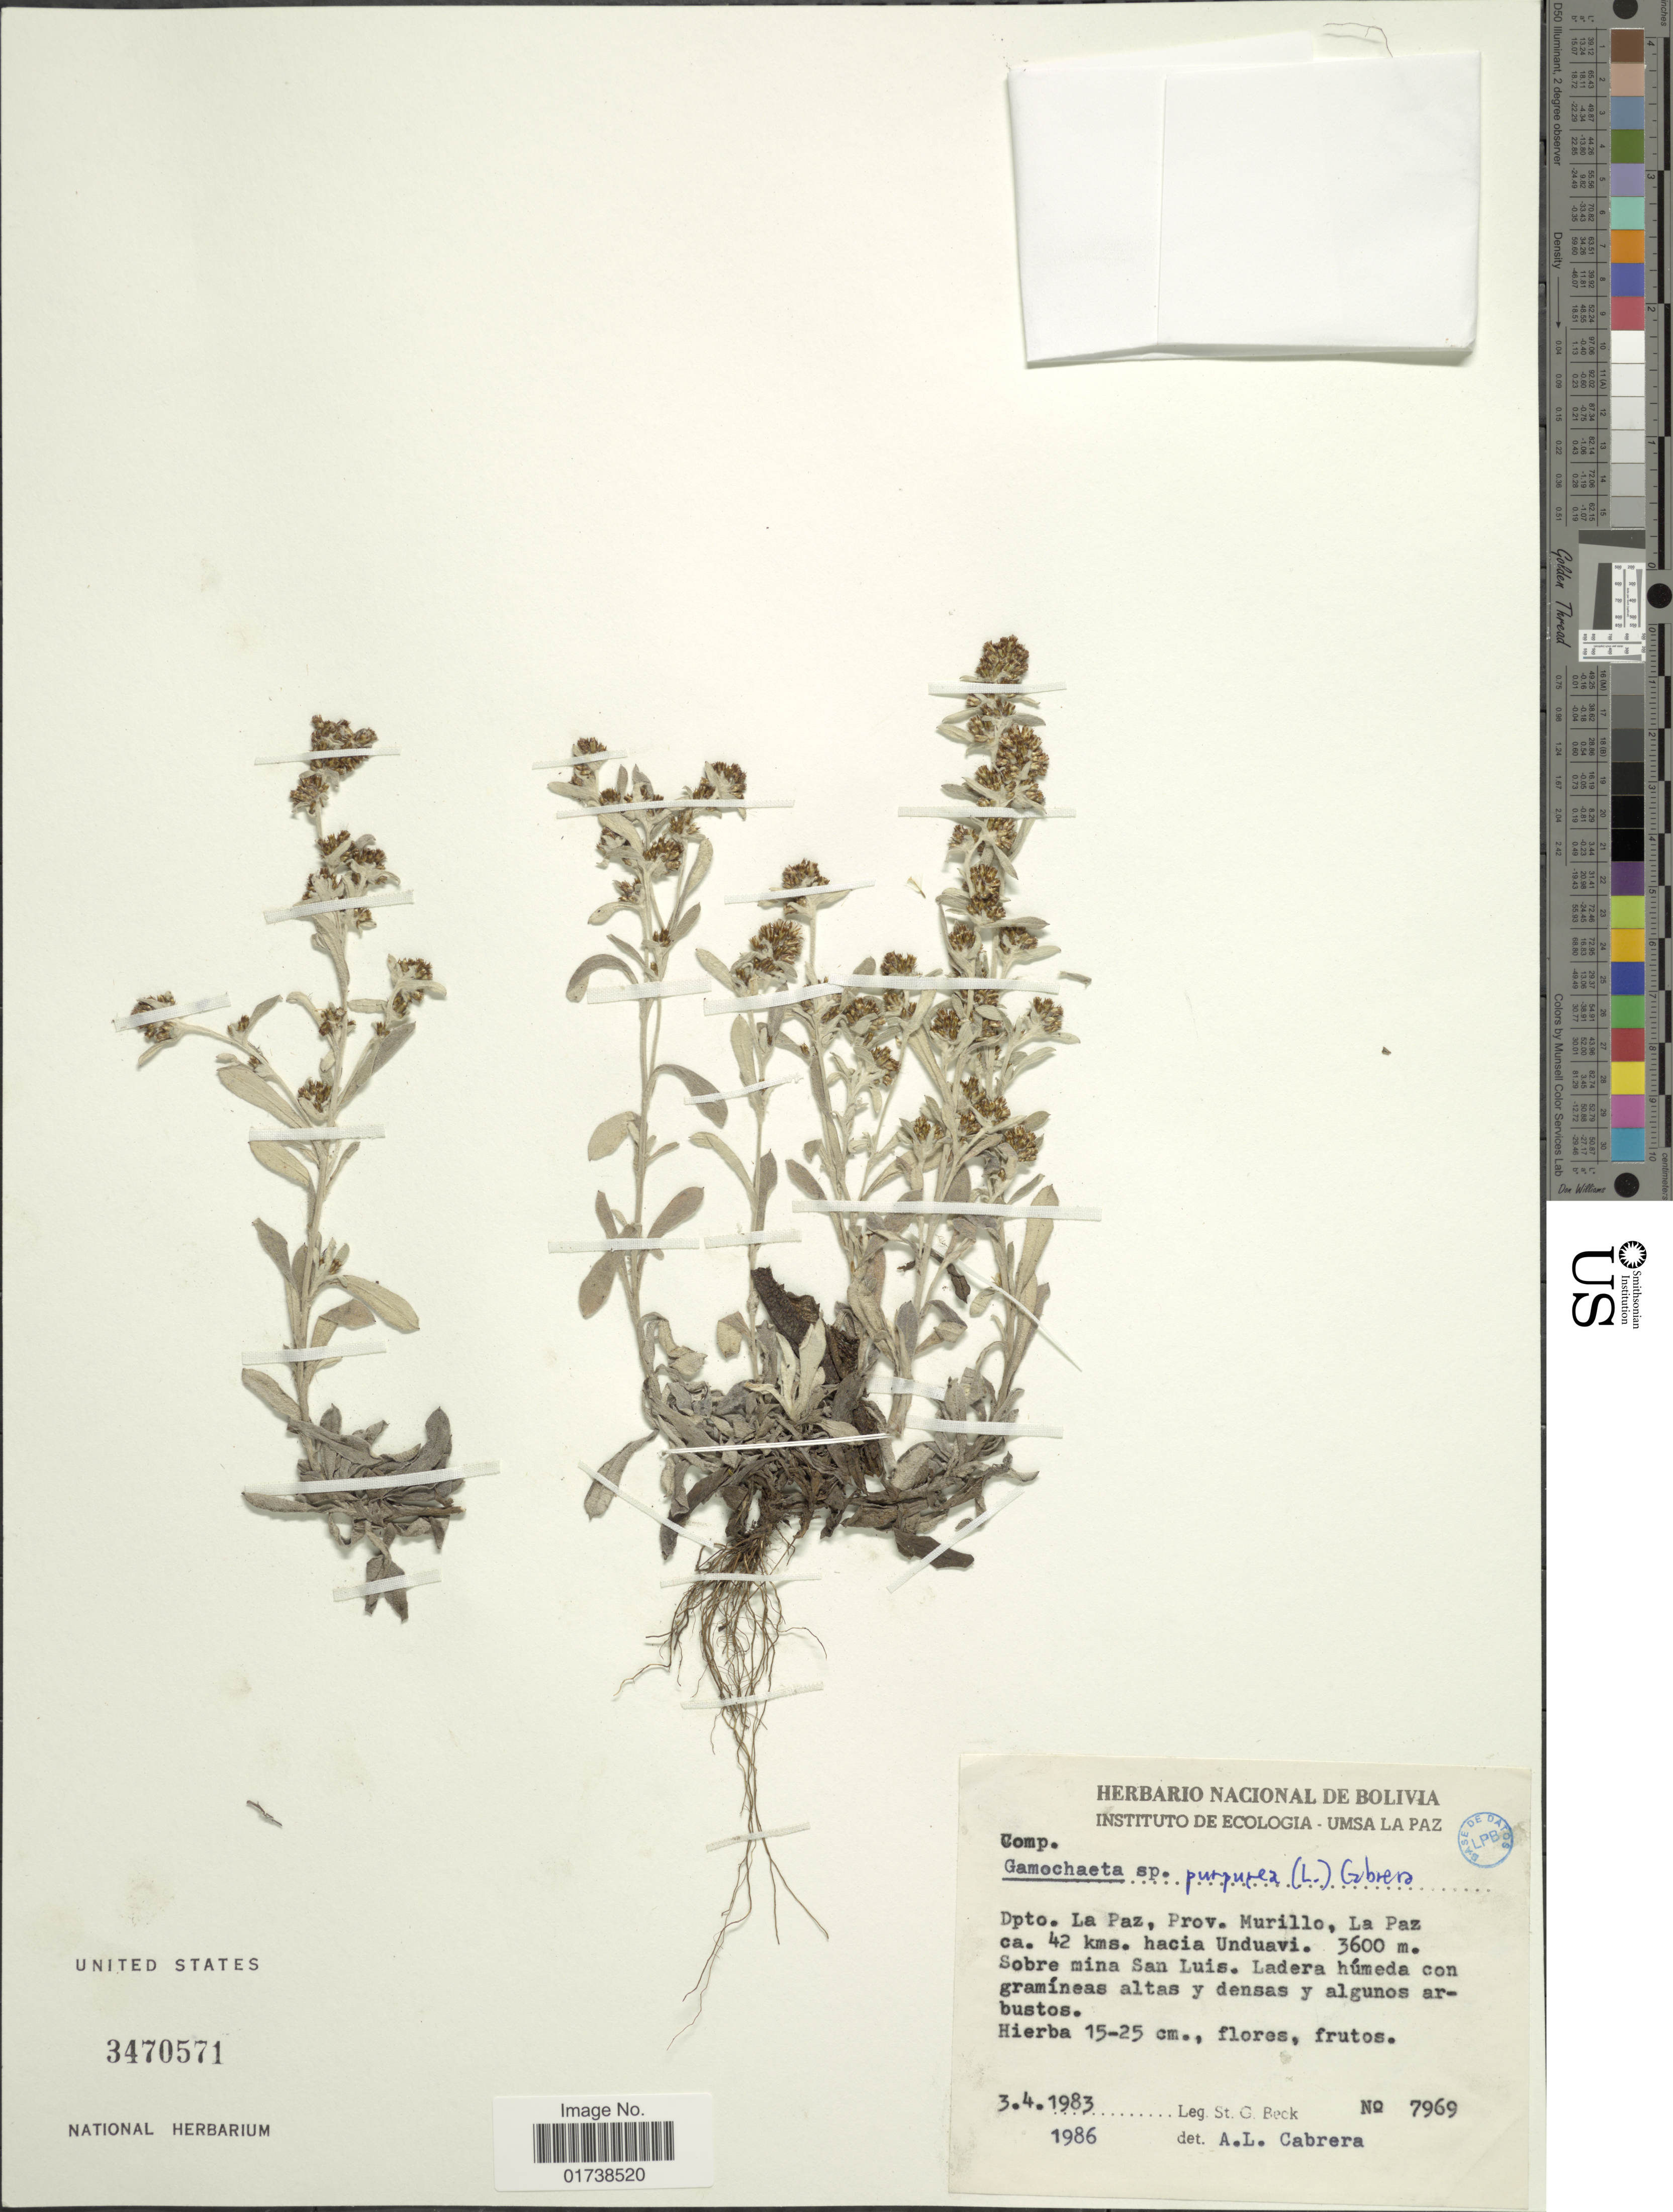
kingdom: Plantae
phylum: Tracheophyta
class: Magnoliopsida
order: Asterales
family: Asteraceae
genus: Gamochaeta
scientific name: Gamochaeta purpurea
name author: (L.) Cabrera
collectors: S. G. Beck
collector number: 7969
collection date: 1983-04-03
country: Bolivia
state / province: La Paz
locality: Prov. Murillo, La Paz, ca. 42 kms. hacia Unduavi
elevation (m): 3600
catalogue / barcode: US 3470571